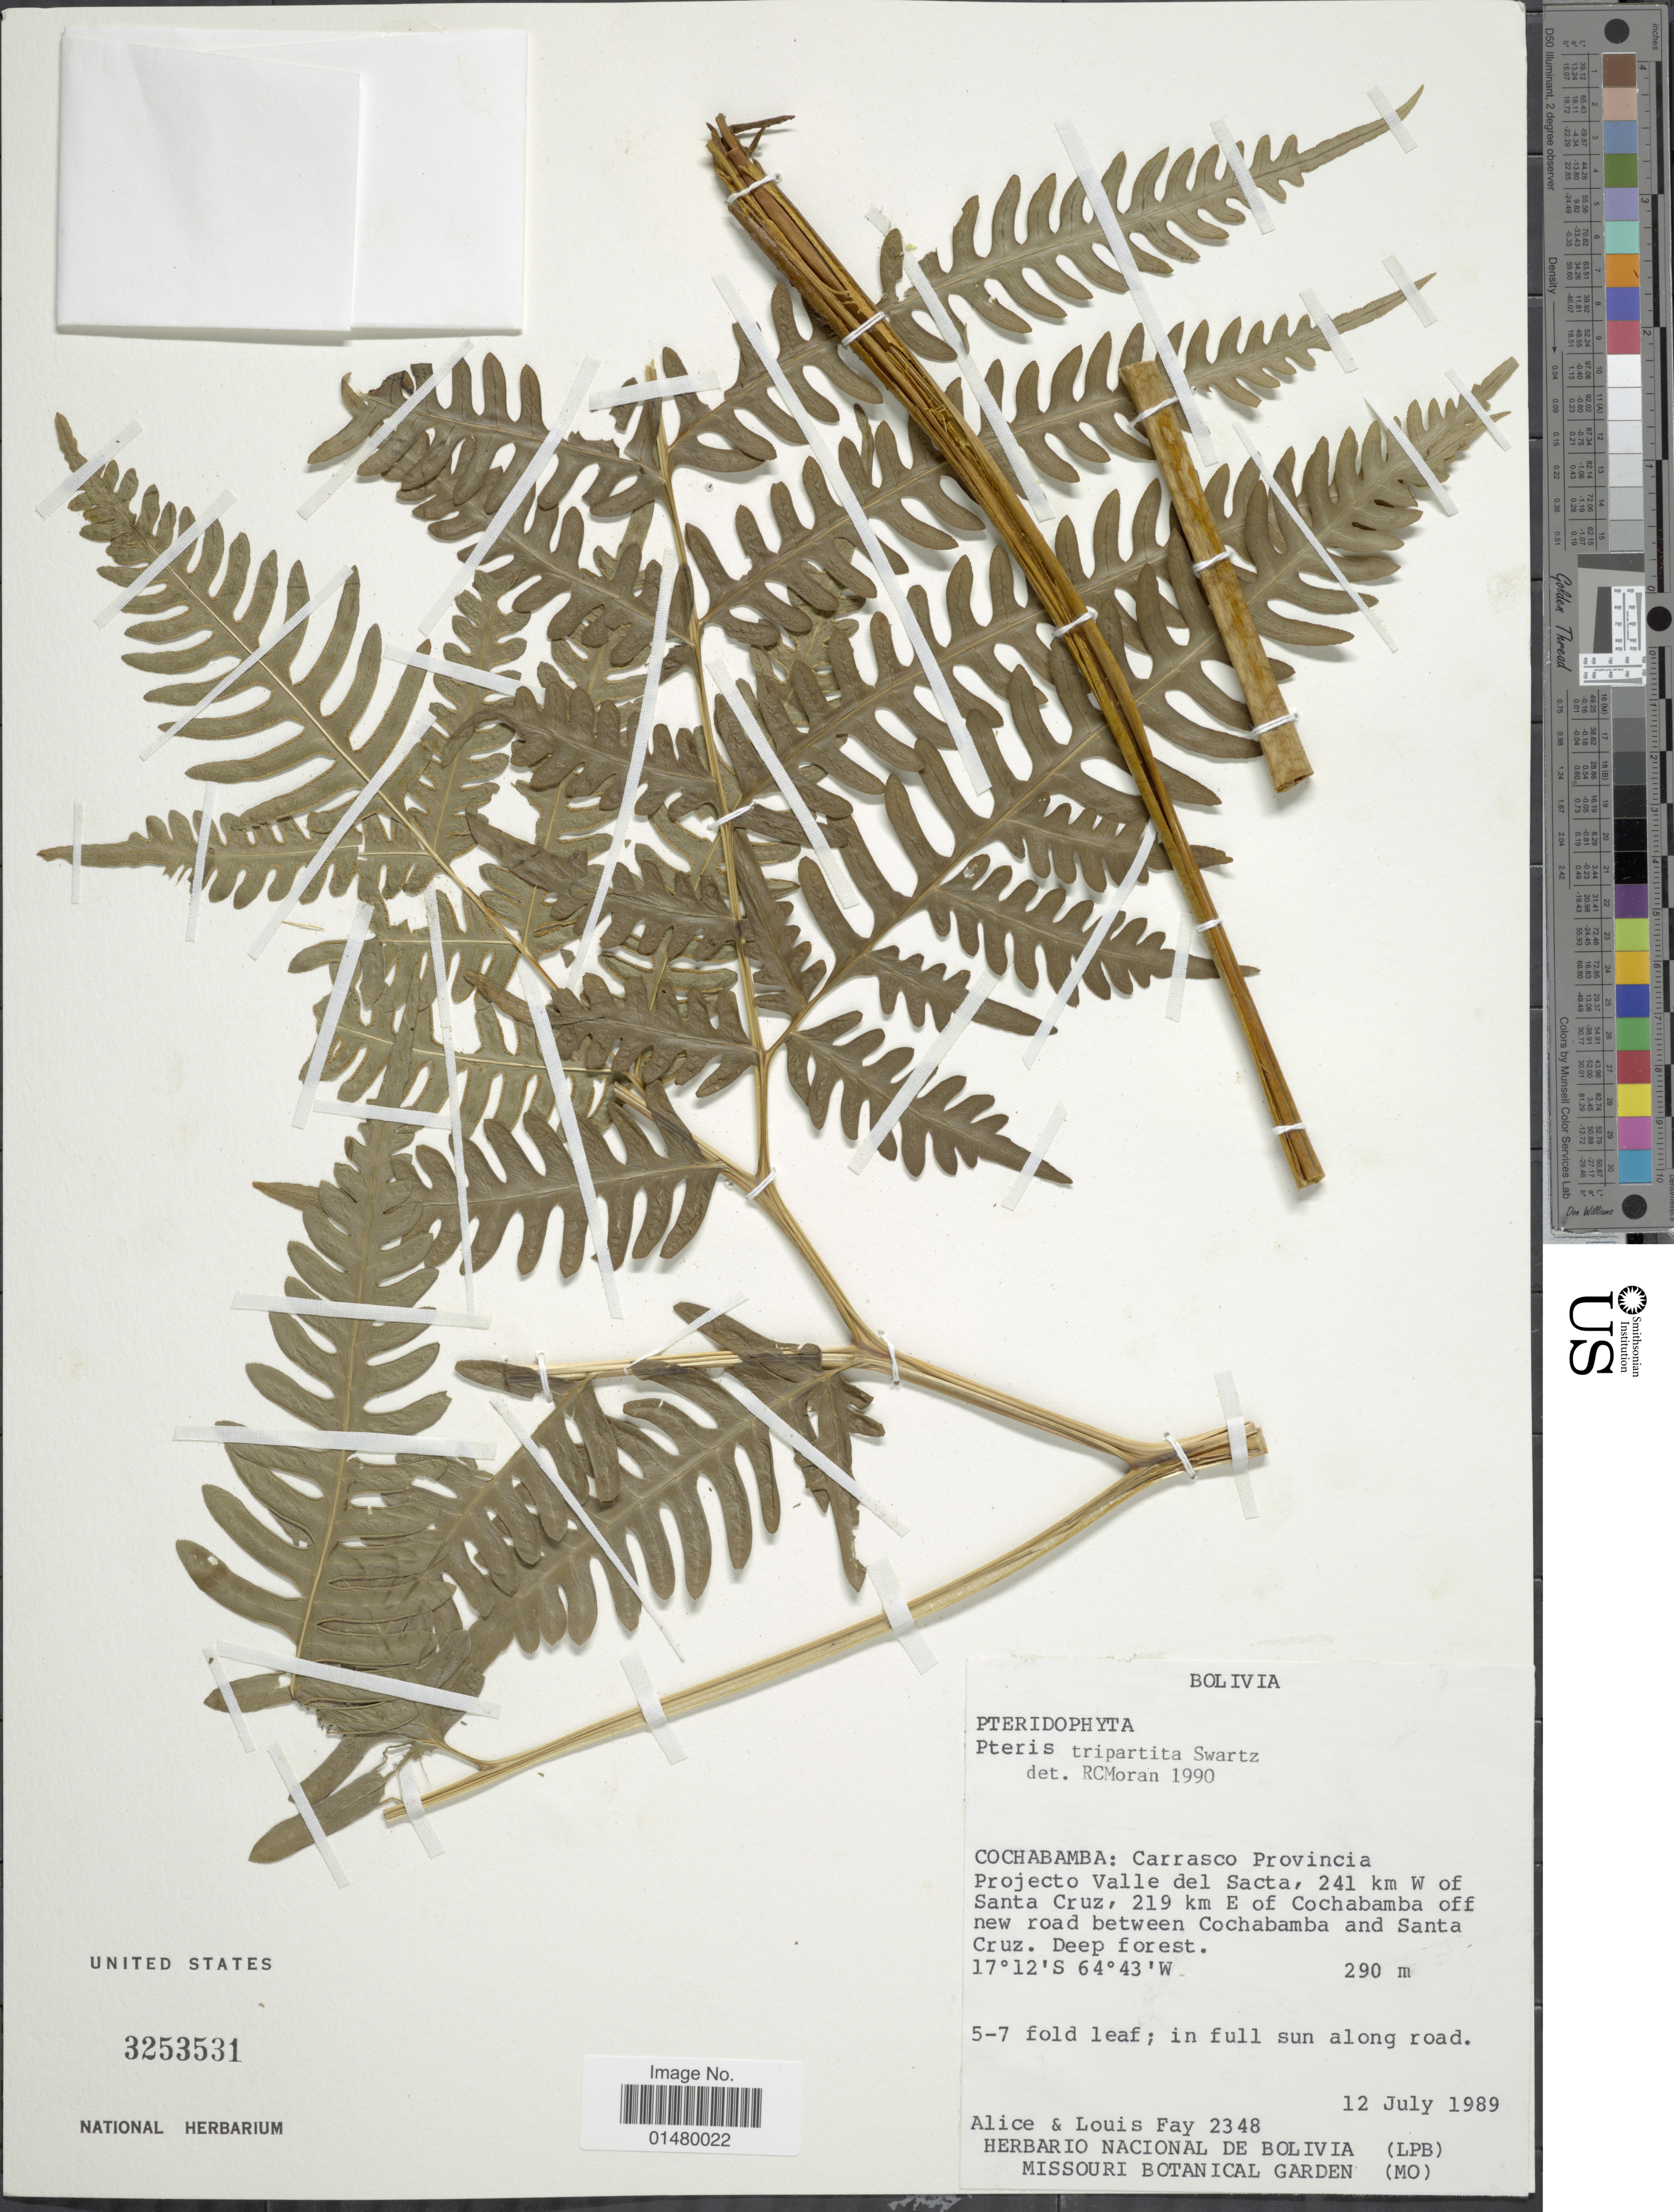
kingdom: Plantae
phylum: Tracheophyta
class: Polypodiopsida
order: Polypodiales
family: Pteridaceae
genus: Pteris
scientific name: Pteris tripartita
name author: Sw.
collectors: A. Fay & L. Fay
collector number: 2348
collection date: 1989-07-12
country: Bolivia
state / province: Cochabamba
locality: Carrasco Prrovincia Projecto Valle del Sacta, 241 km W of Santa Cruz, 219 km E of Cochabamba off new road between Cochabamba and Santa Cruz.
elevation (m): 290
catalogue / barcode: US 3253531